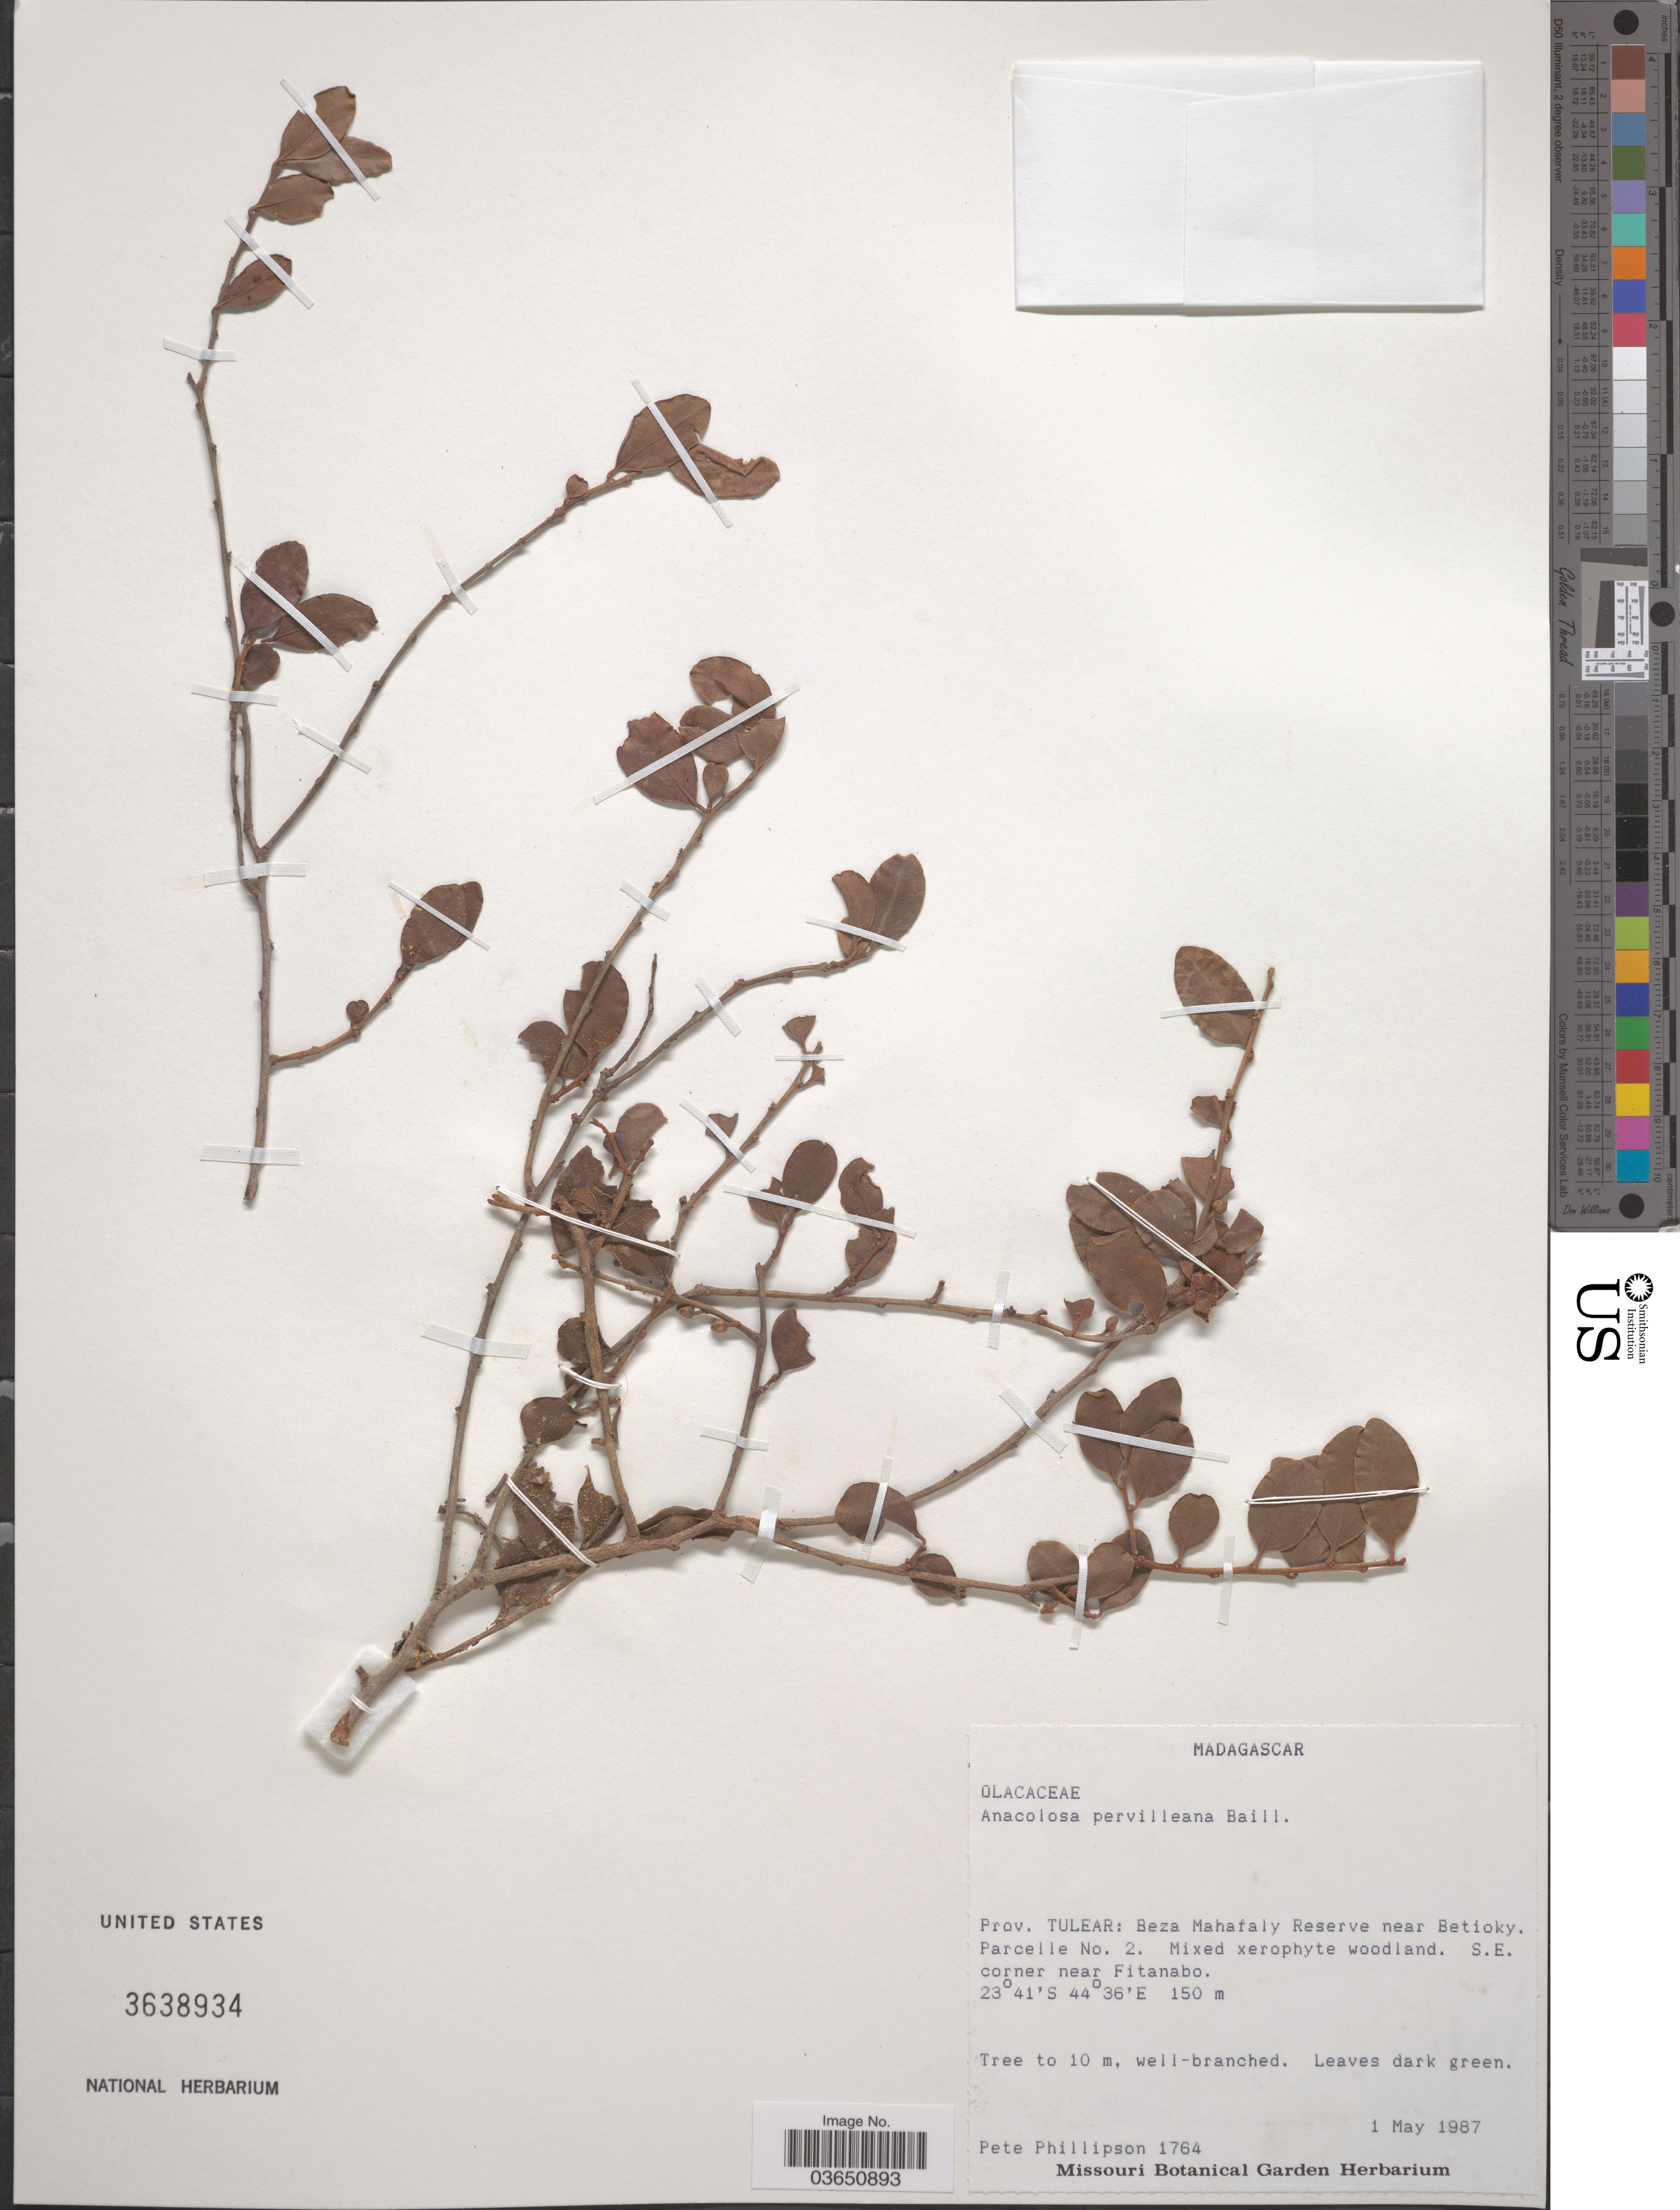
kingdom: Plantae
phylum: Tracheophyta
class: Magnoliopsida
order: Santalales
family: Aptandraceae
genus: Anacolosa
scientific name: Anacolosa pervilleana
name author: Baill.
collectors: P. B. Phillipson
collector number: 1764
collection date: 1987-05-01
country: Madagascar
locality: Prov. Tulear: Beza Mahafaly Reserve near Betioky. Parcelle No. 2. S.E. corner near Fitanabo.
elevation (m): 150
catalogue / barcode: US 3638934